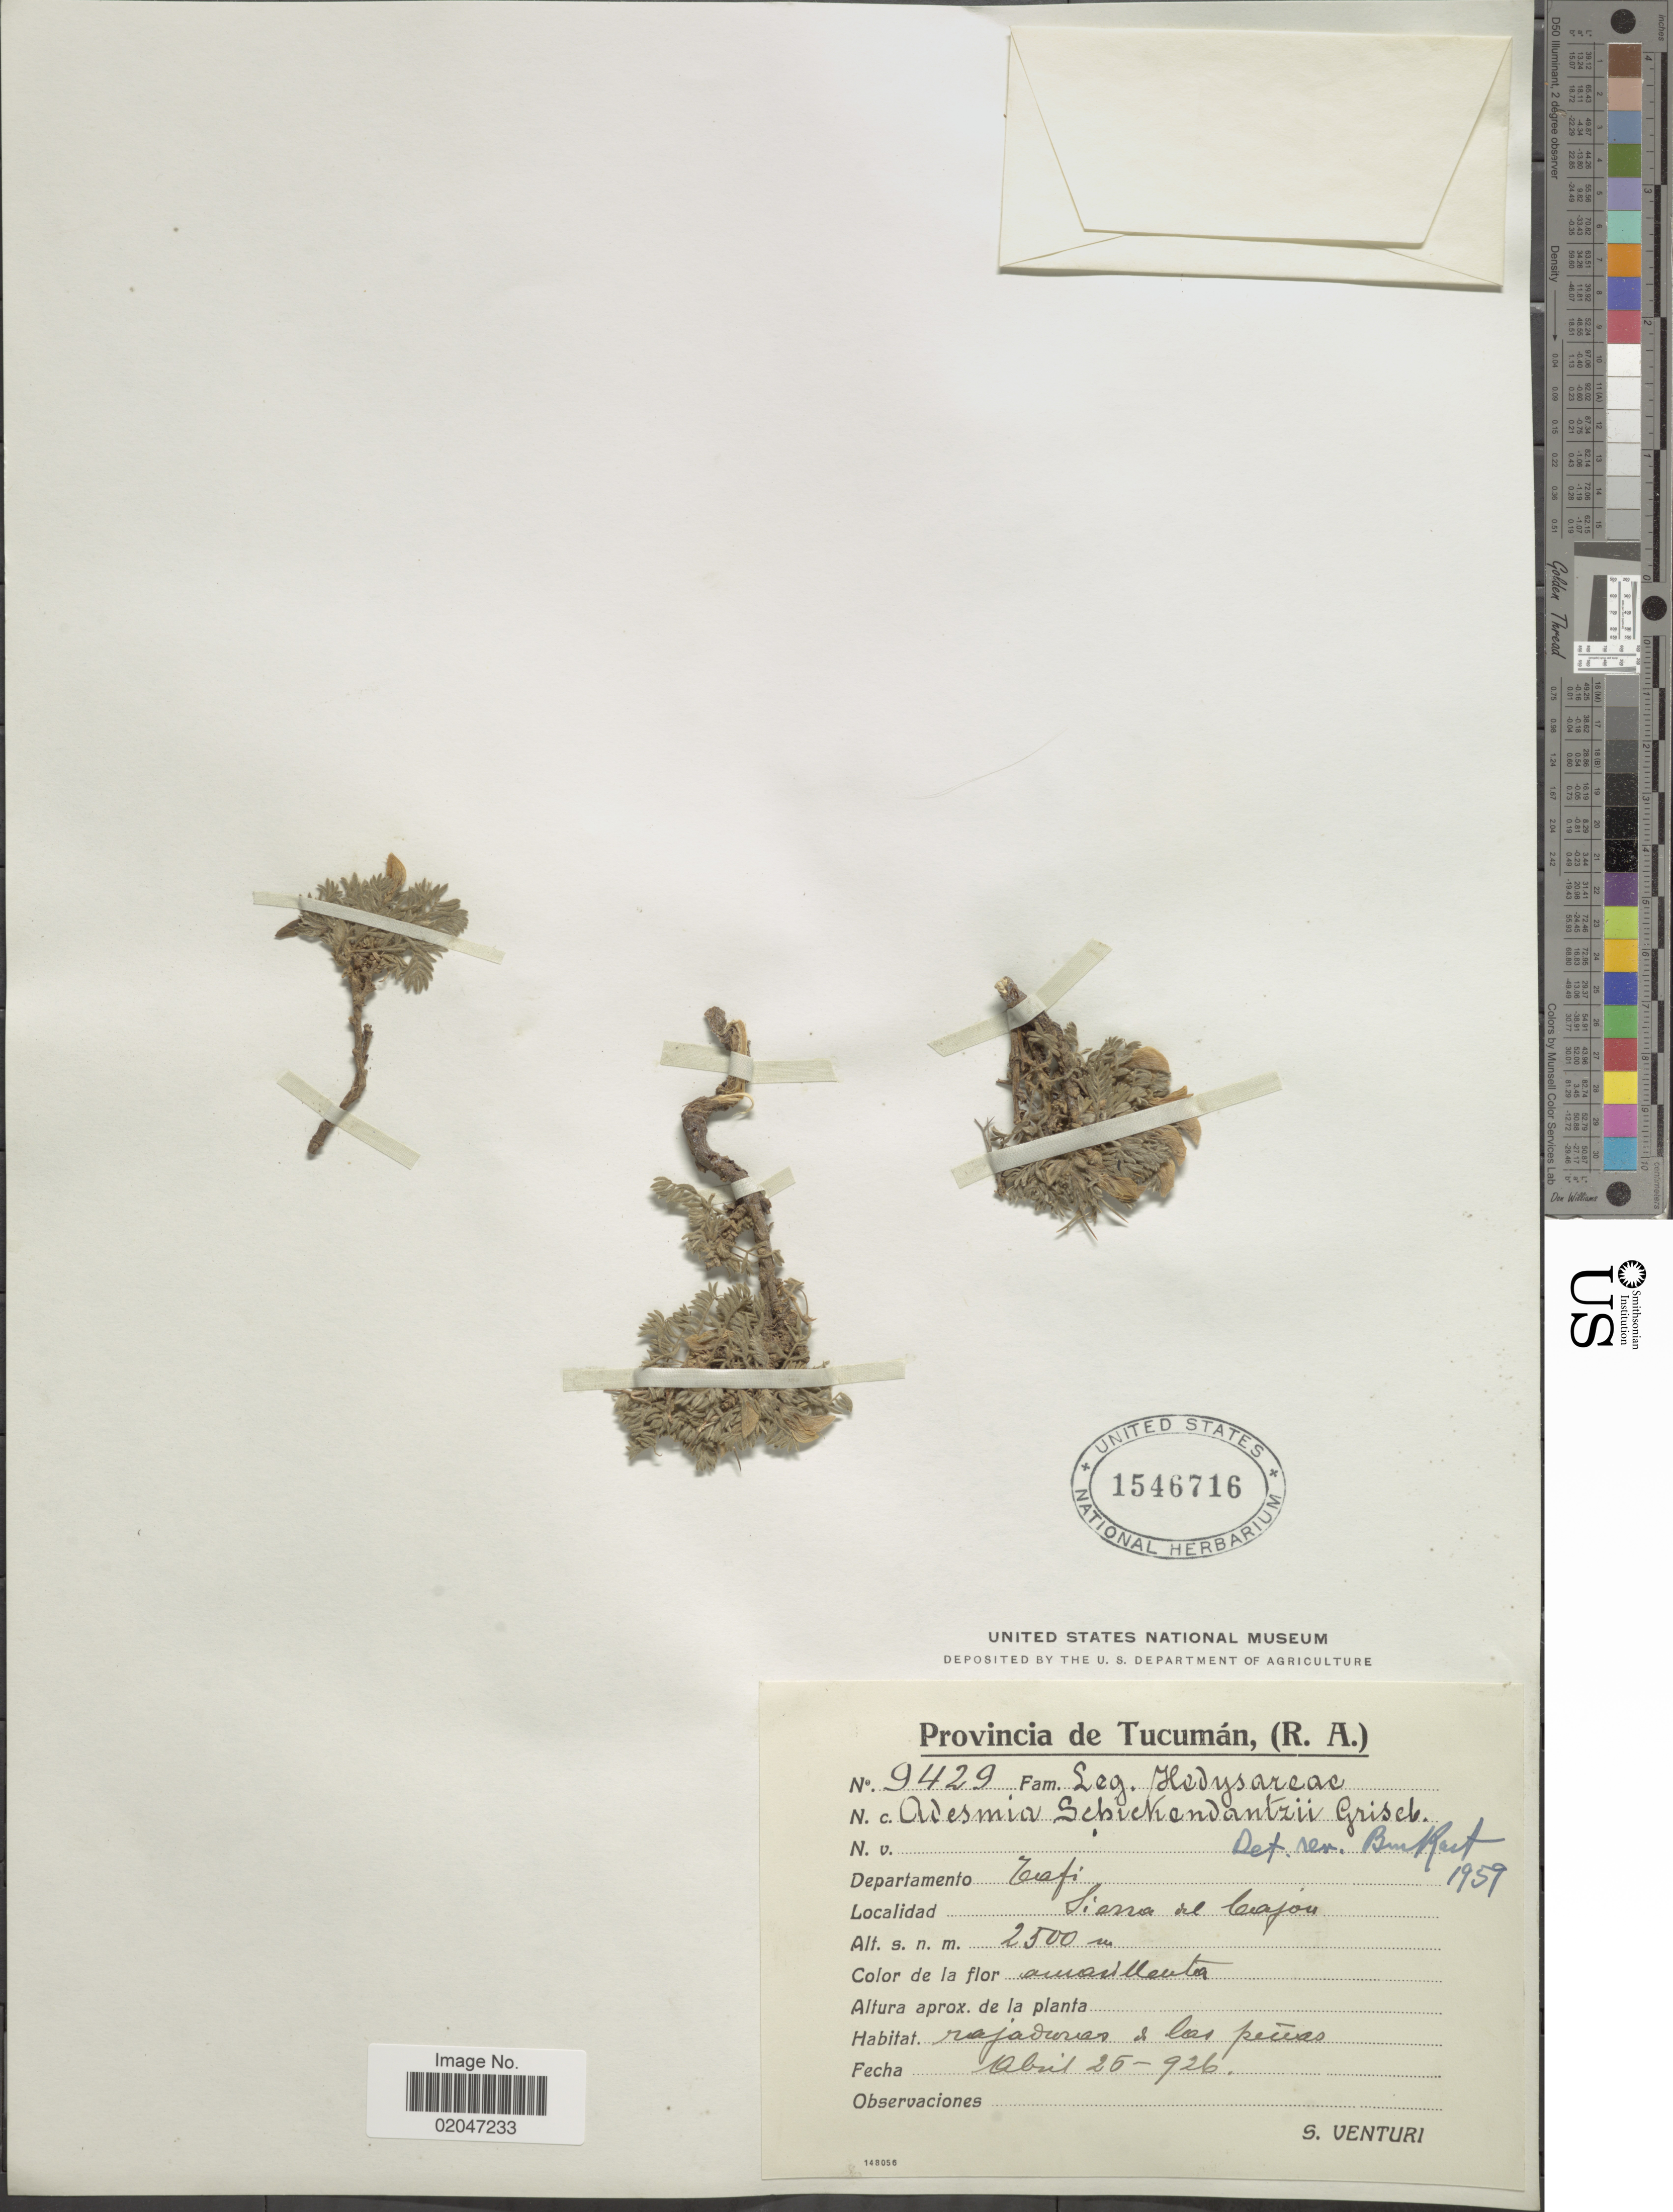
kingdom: Plantae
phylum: Tracheophyta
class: Magnoliopsida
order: Fabales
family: Fabaceae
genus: Adesmia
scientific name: Adesmia schickendantrii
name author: Griseb.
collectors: S. Venturi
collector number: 9429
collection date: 1926-04-25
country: Argentina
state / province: Tucuman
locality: (R.A.), Departamento Tafi, sierra del Cajon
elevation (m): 2500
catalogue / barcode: US 1546716